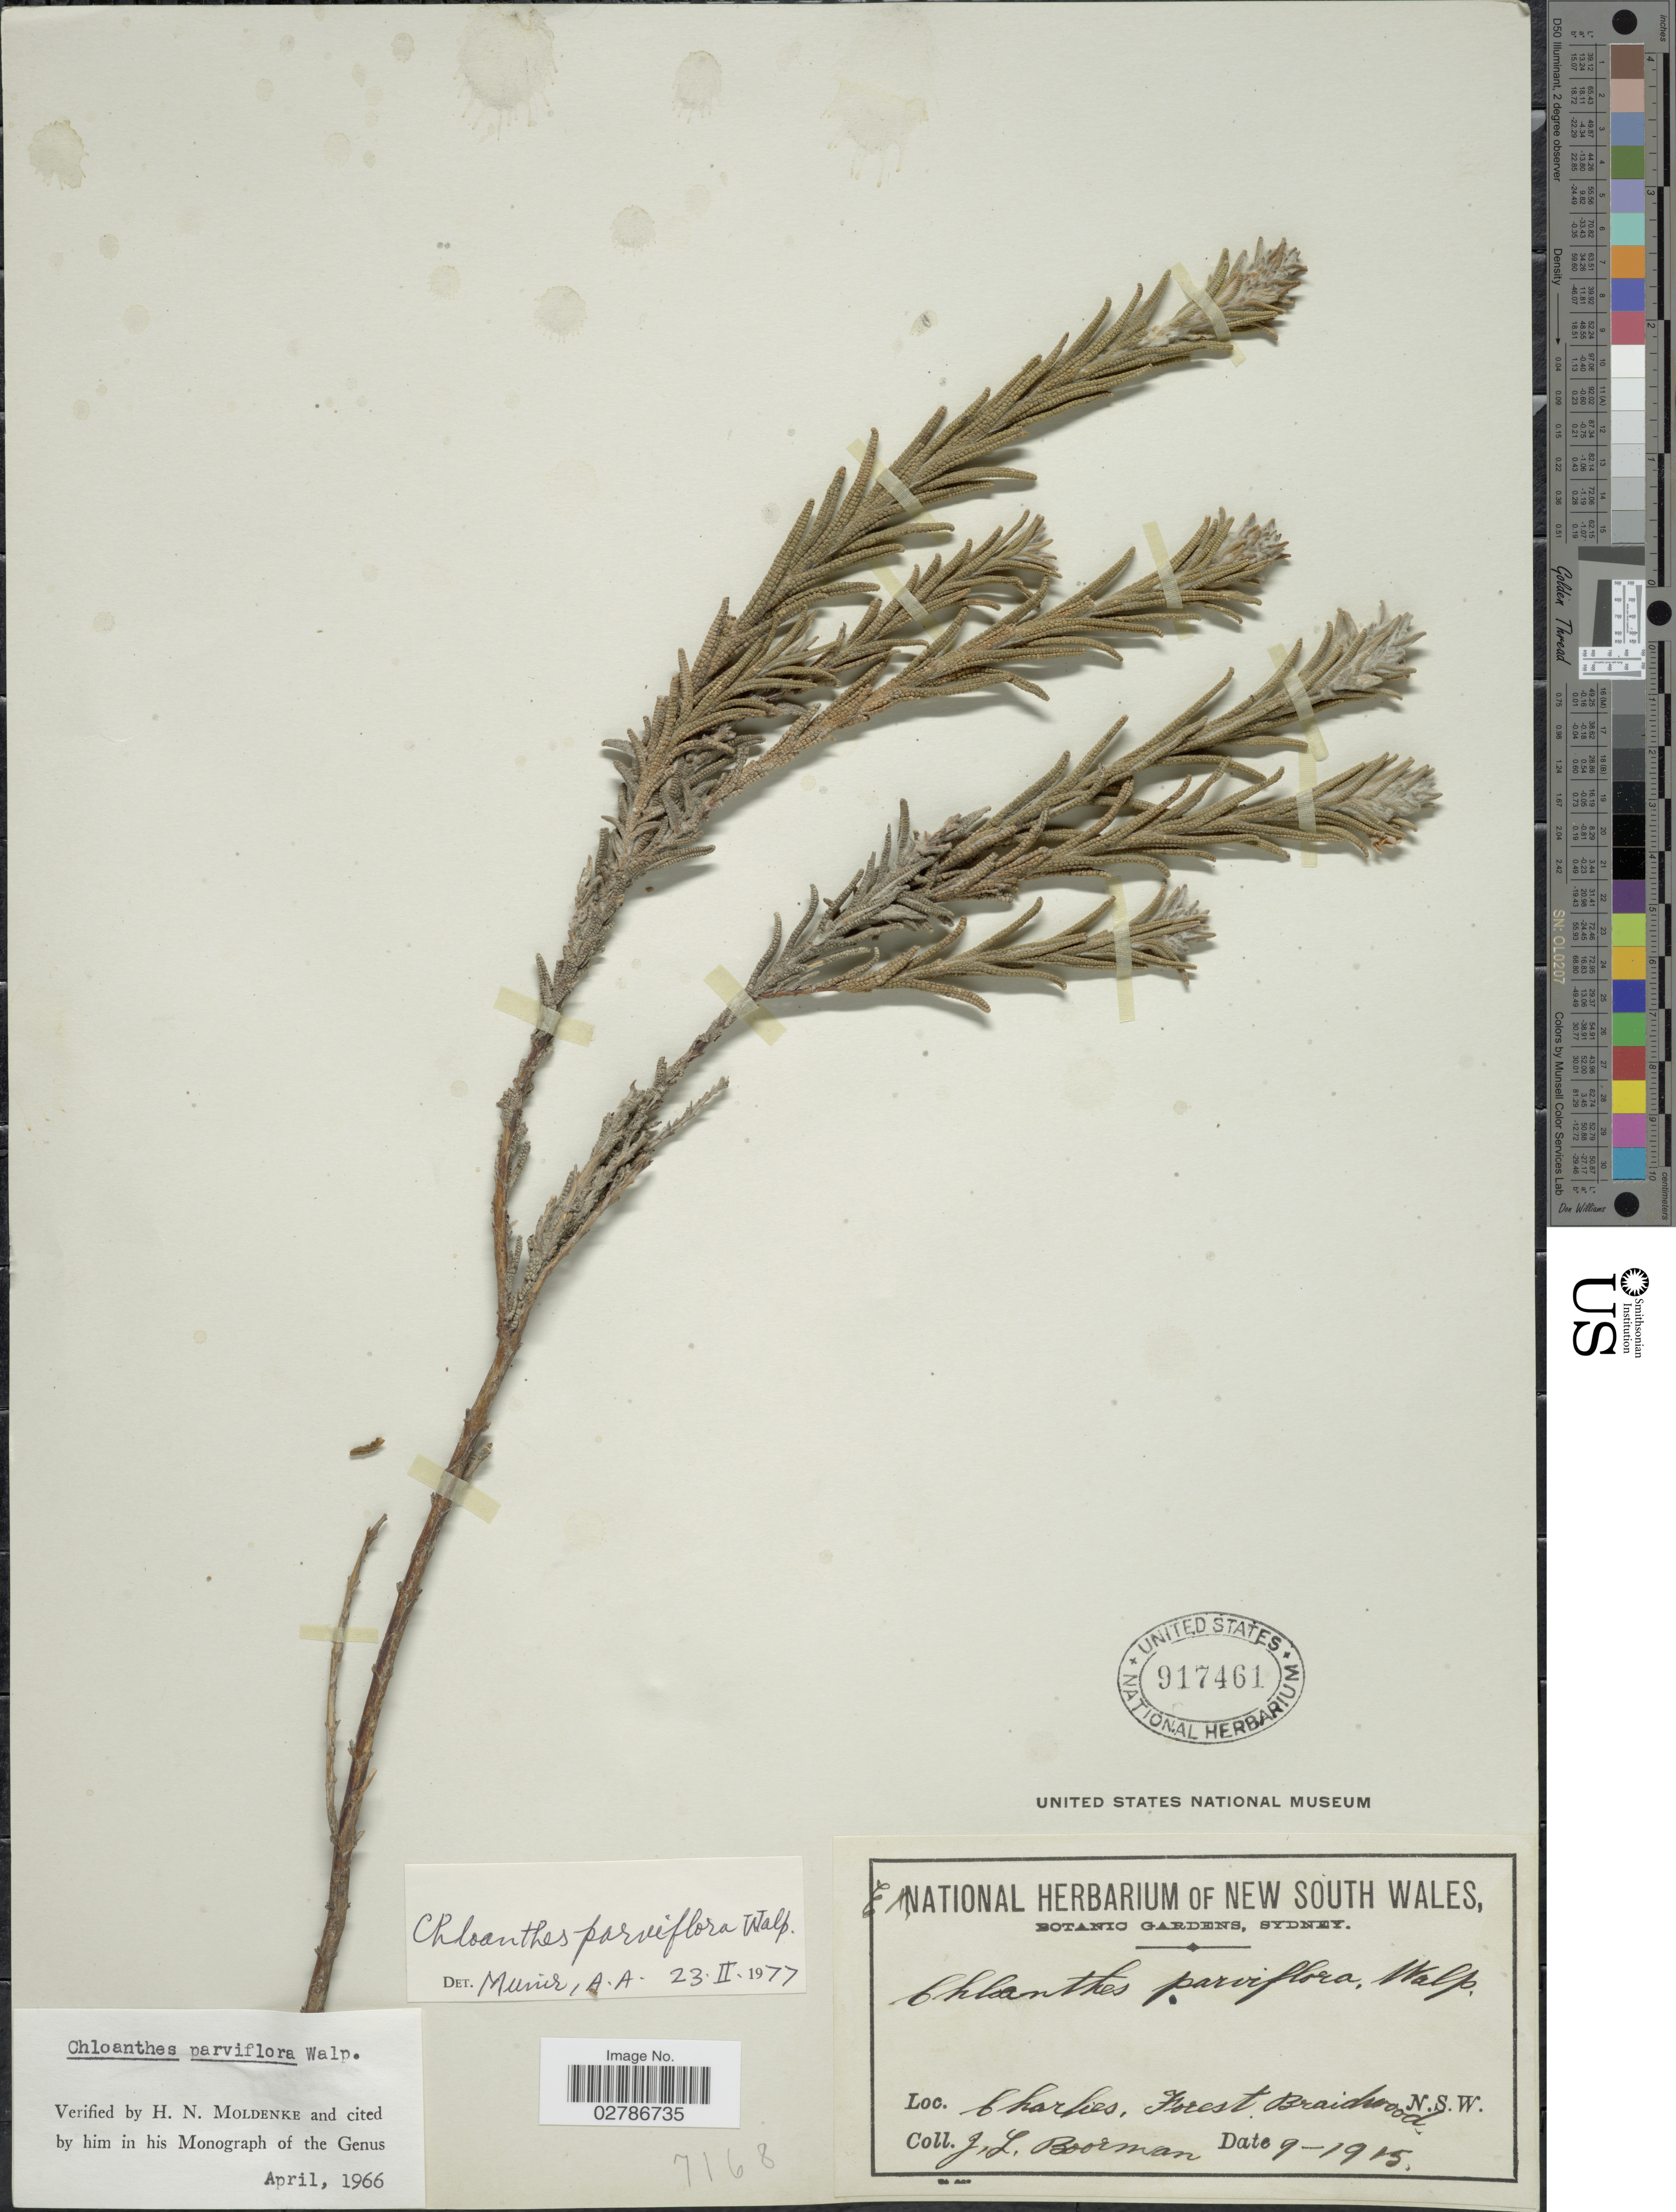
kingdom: Plantae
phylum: Tracheophyta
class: Magnoliopsida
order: Lamiales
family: Lamiaceae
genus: Chloanthes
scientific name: Chloanthes parviflora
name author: Walp.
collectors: J. Boorman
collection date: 1915-09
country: Australia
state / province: New South Wales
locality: Charlies, Forest Braidwood, N.S.W.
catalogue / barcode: US 917461